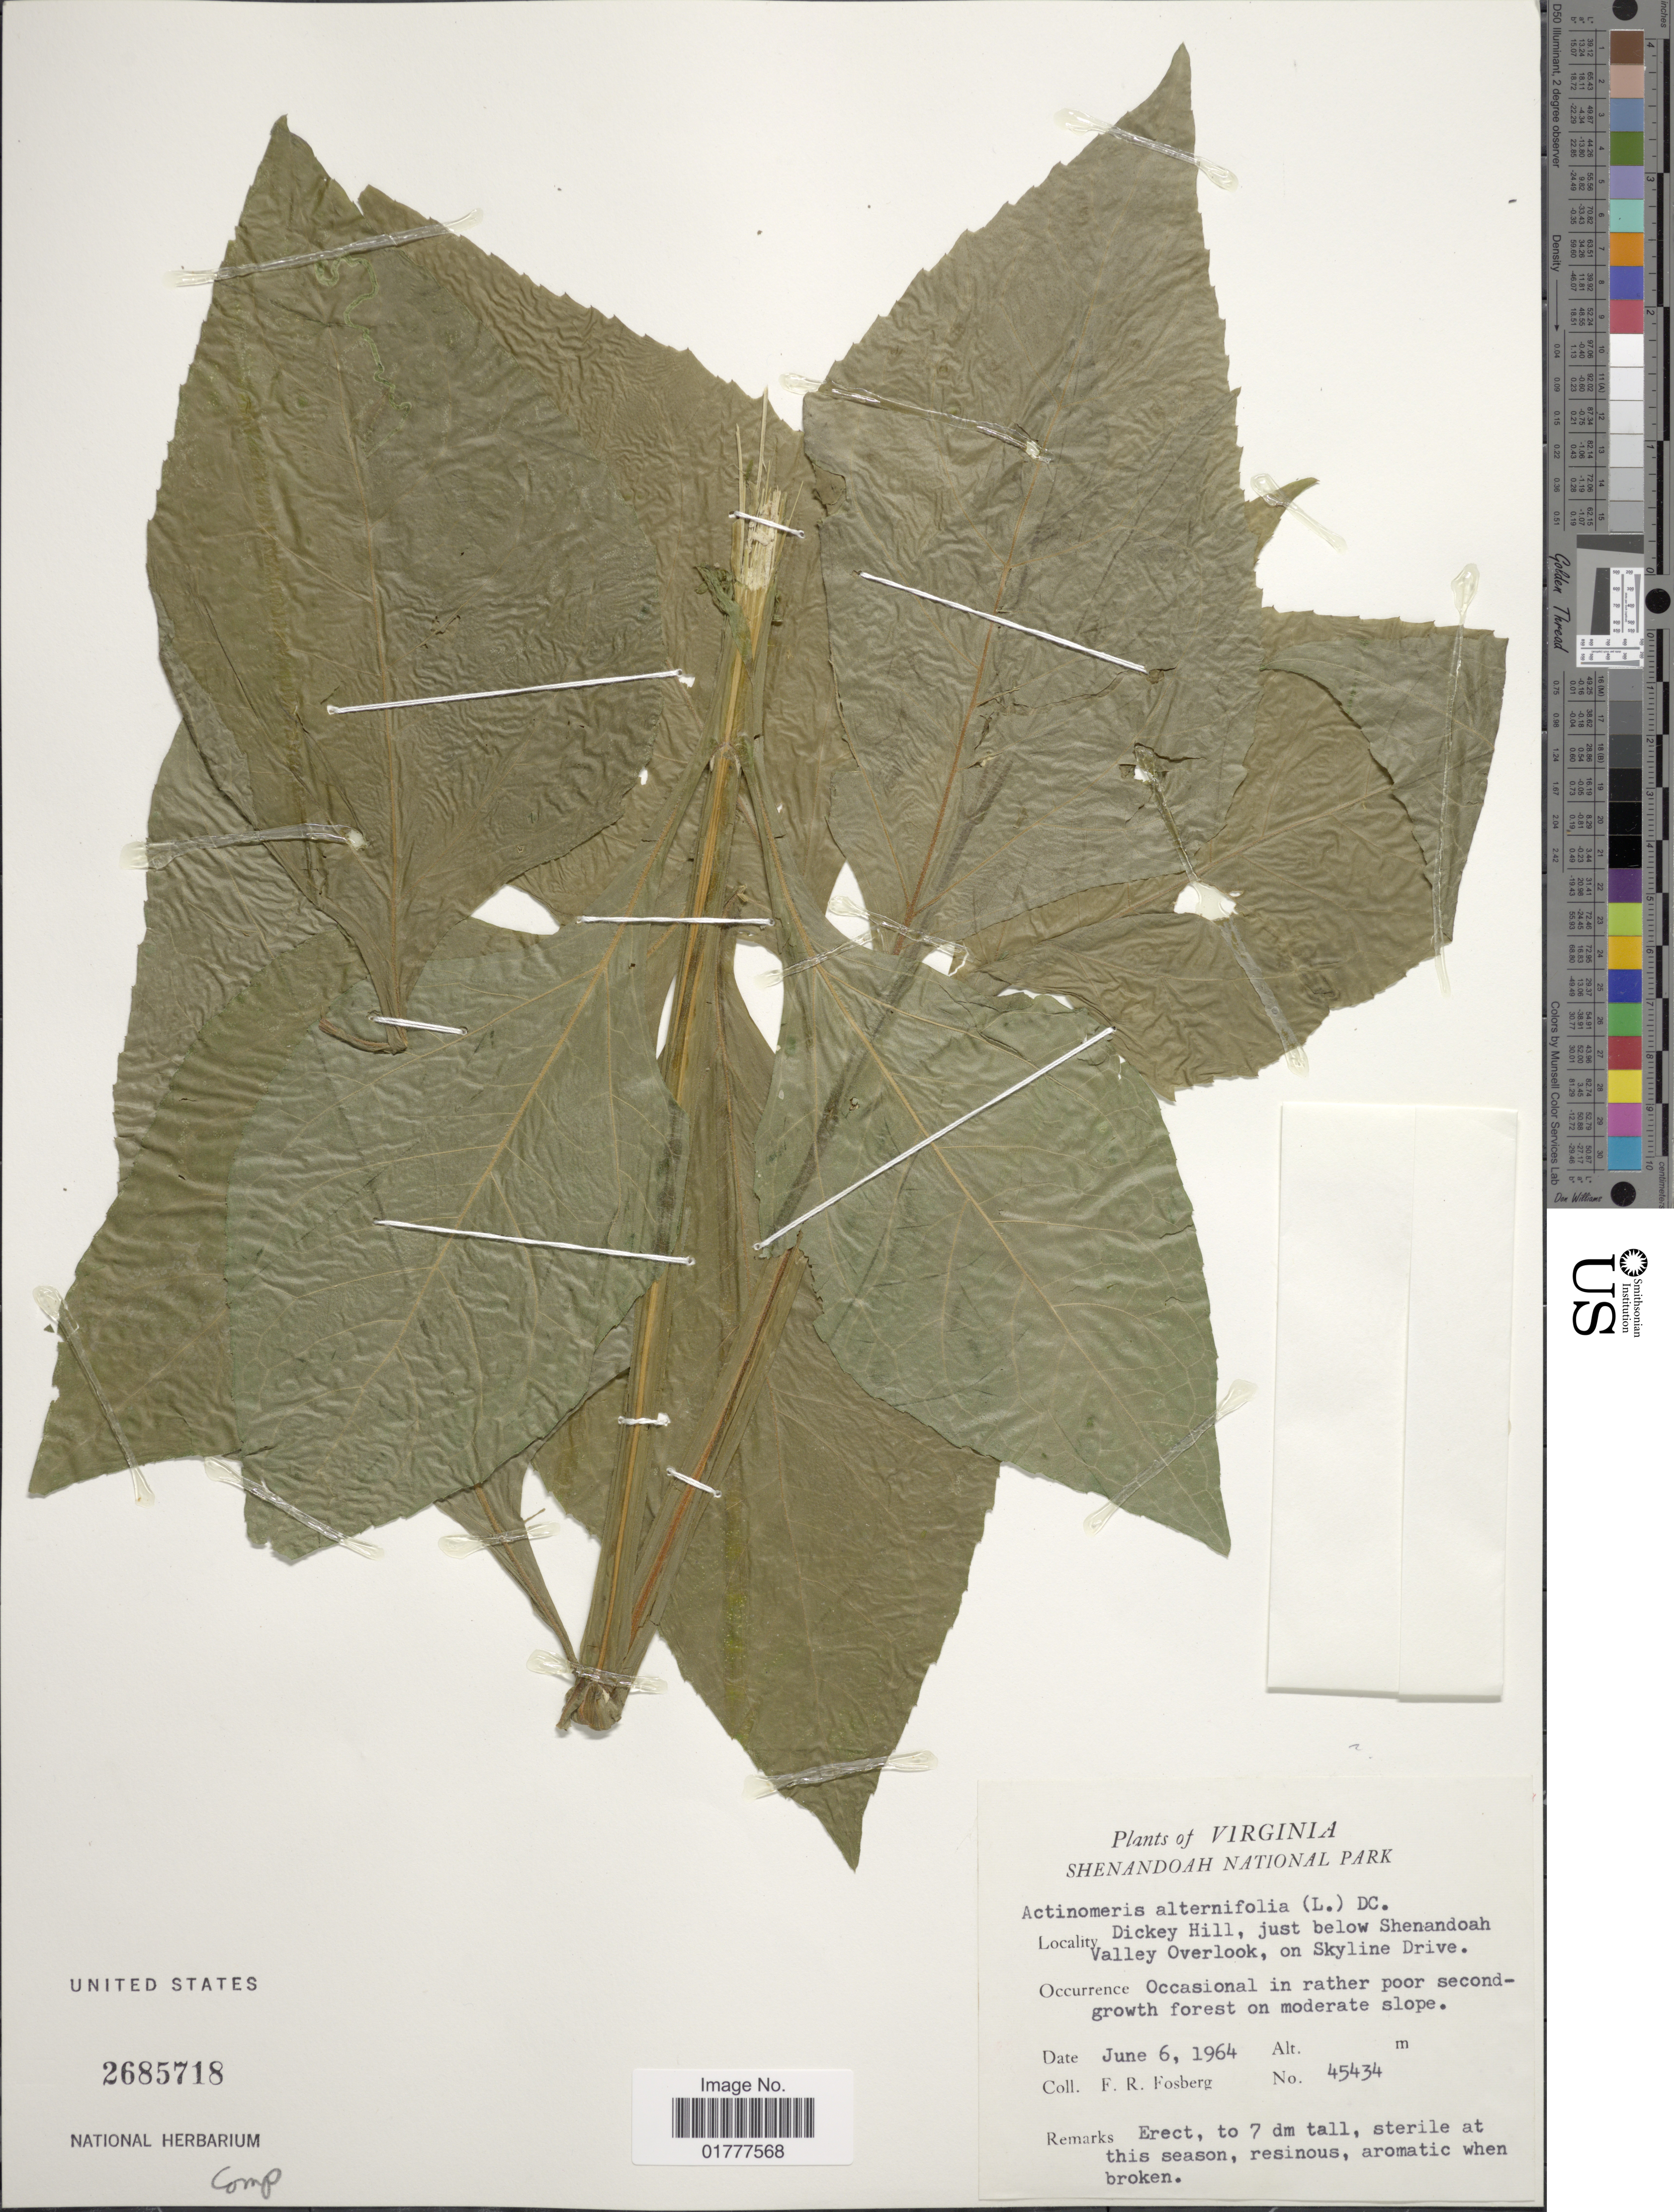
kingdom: Plantae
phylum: Tracheophyta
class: Magnoliopsida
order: Asterales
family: Asteraceae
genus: Actinomeris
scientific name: Actinomeris alternifolia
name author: (L.) DC.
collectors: F. R. Fosberg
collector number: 45434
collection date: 1964-06-06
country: United States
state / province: Virginia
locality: Shenandoah National Park, Dickey Hill, just below Shenandoah Valley Overlook, on Skyline Drive.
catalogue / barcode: US 2685718